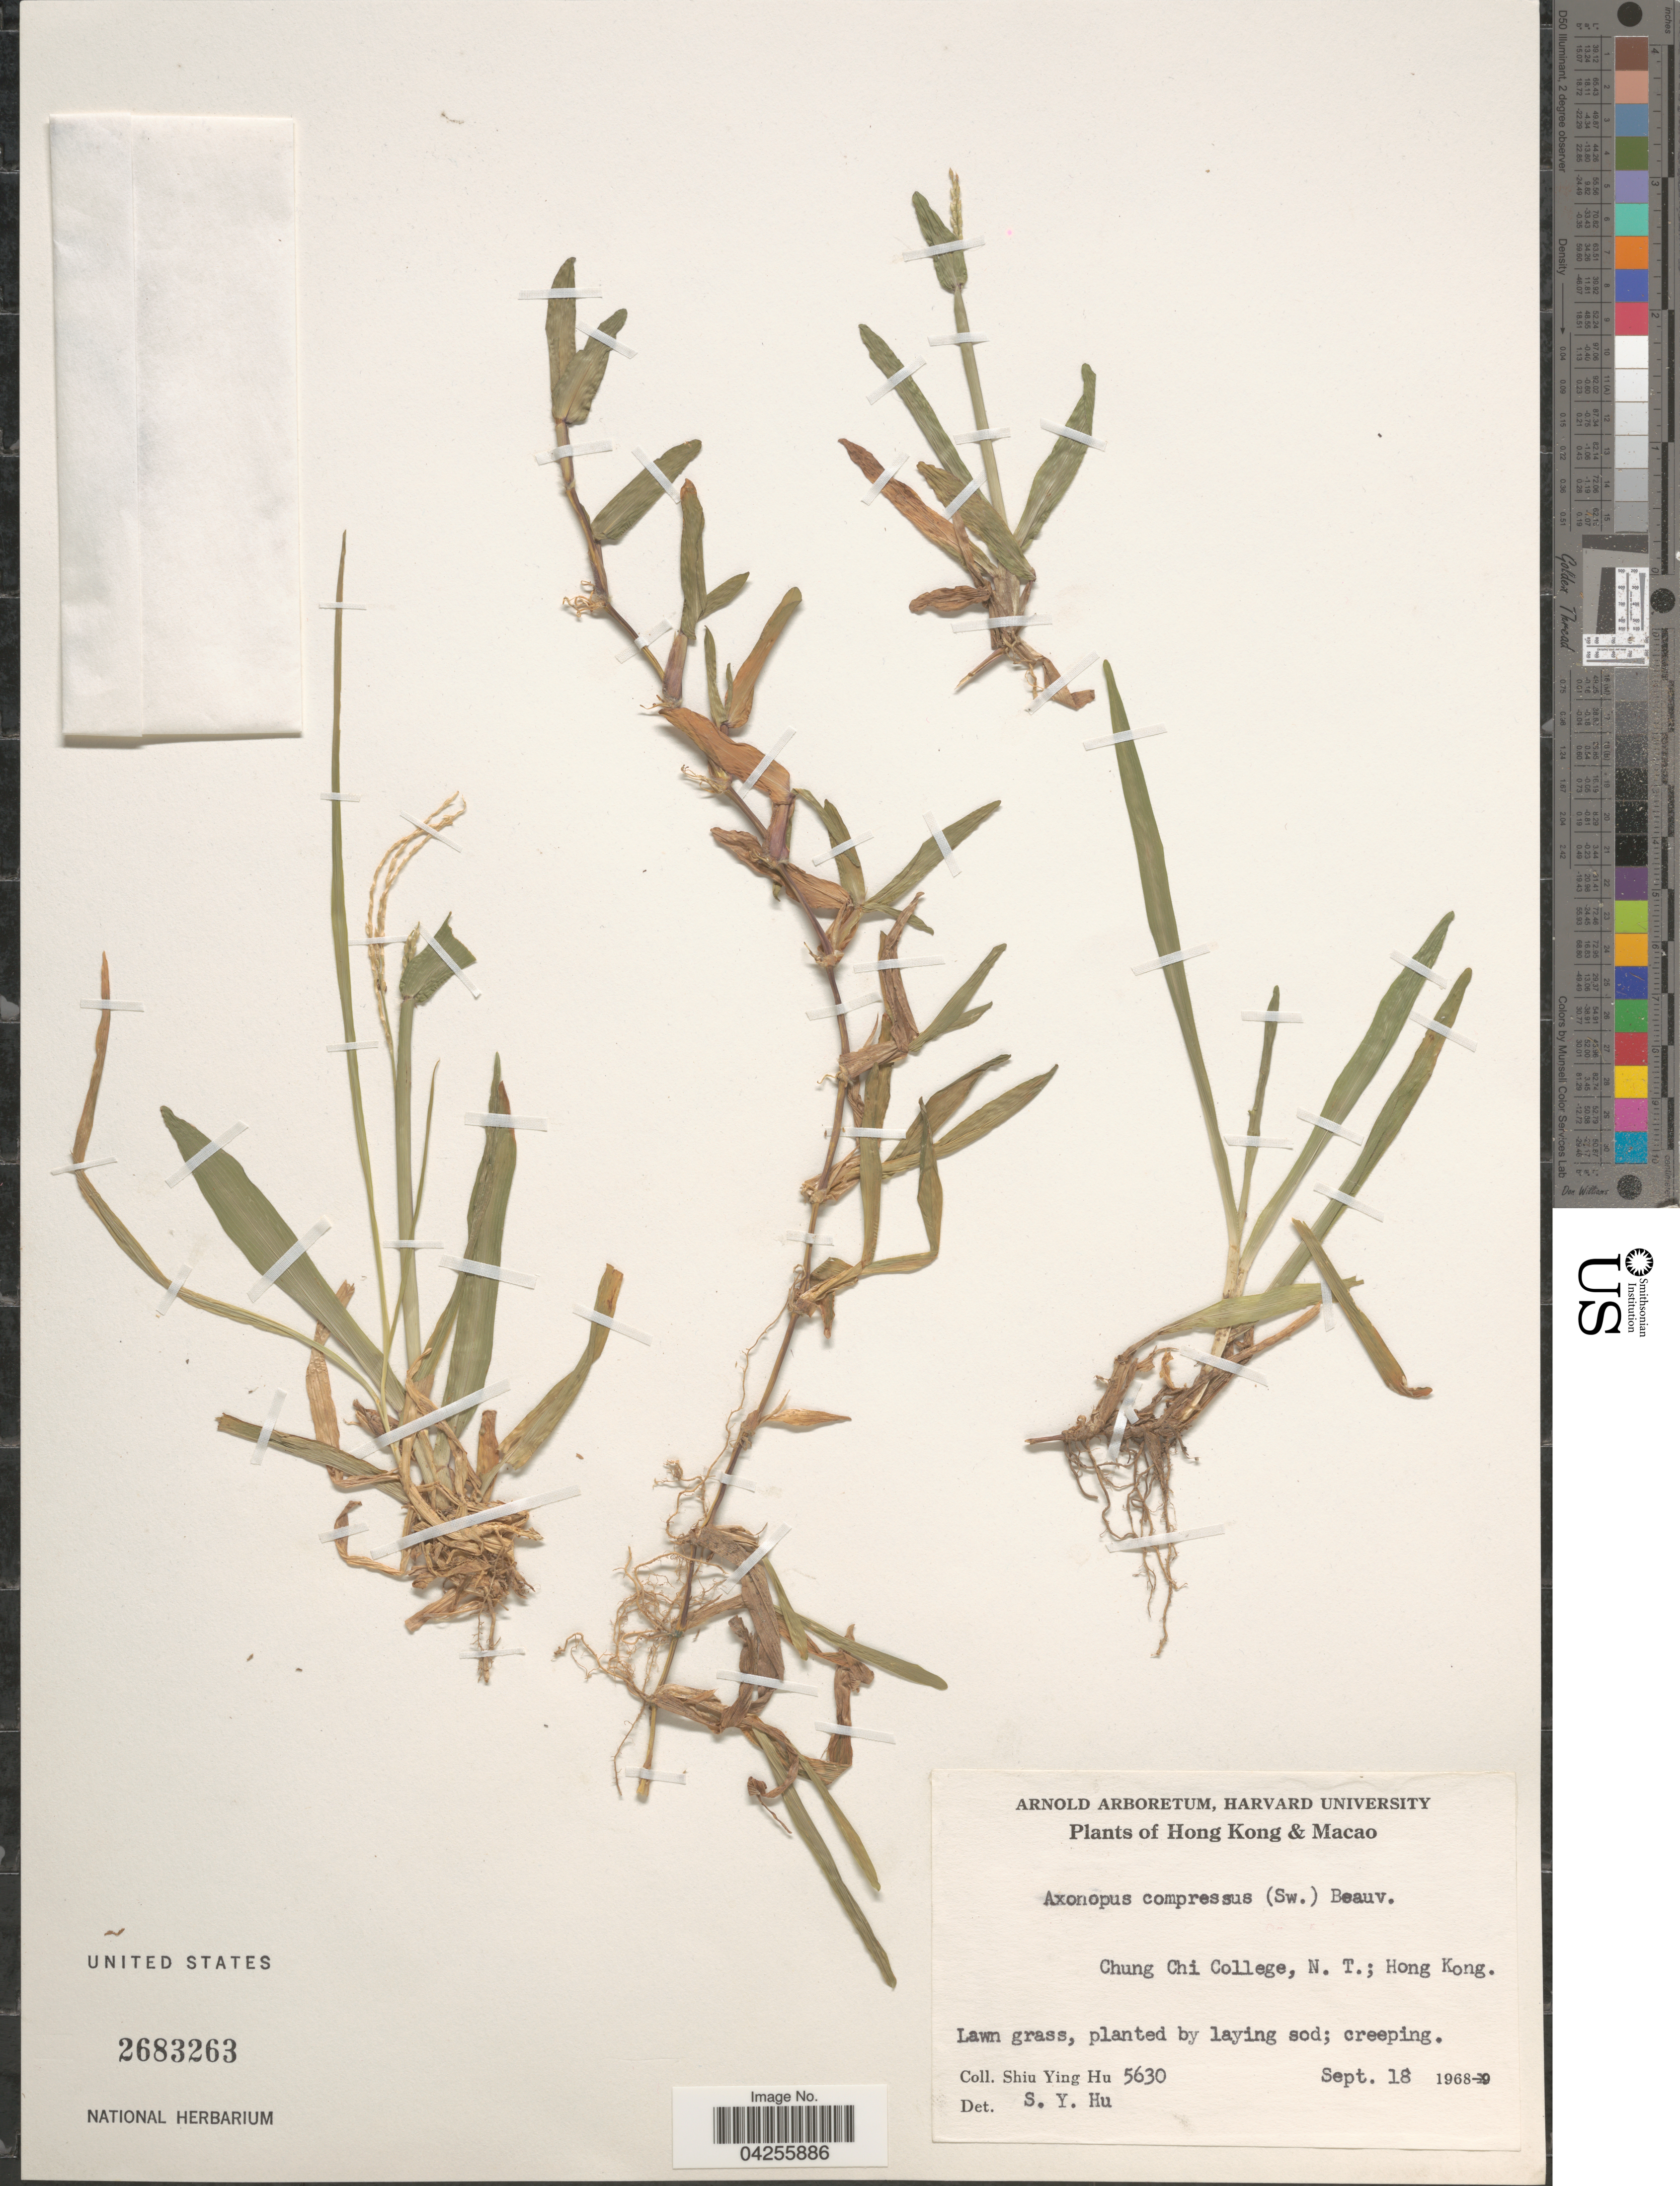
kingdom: Plantae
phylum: Tracheophyta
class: Liliopsida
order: Poales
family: Poaceae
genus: Axonopus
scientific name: Axonopus compressus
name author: (Sw.) P. Beauv.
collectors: S. Y. Hu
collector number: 5630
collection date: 1968-09-18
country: China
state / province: Hong Kong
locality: Chung Chi College, N.T.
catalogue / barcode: US 2683263